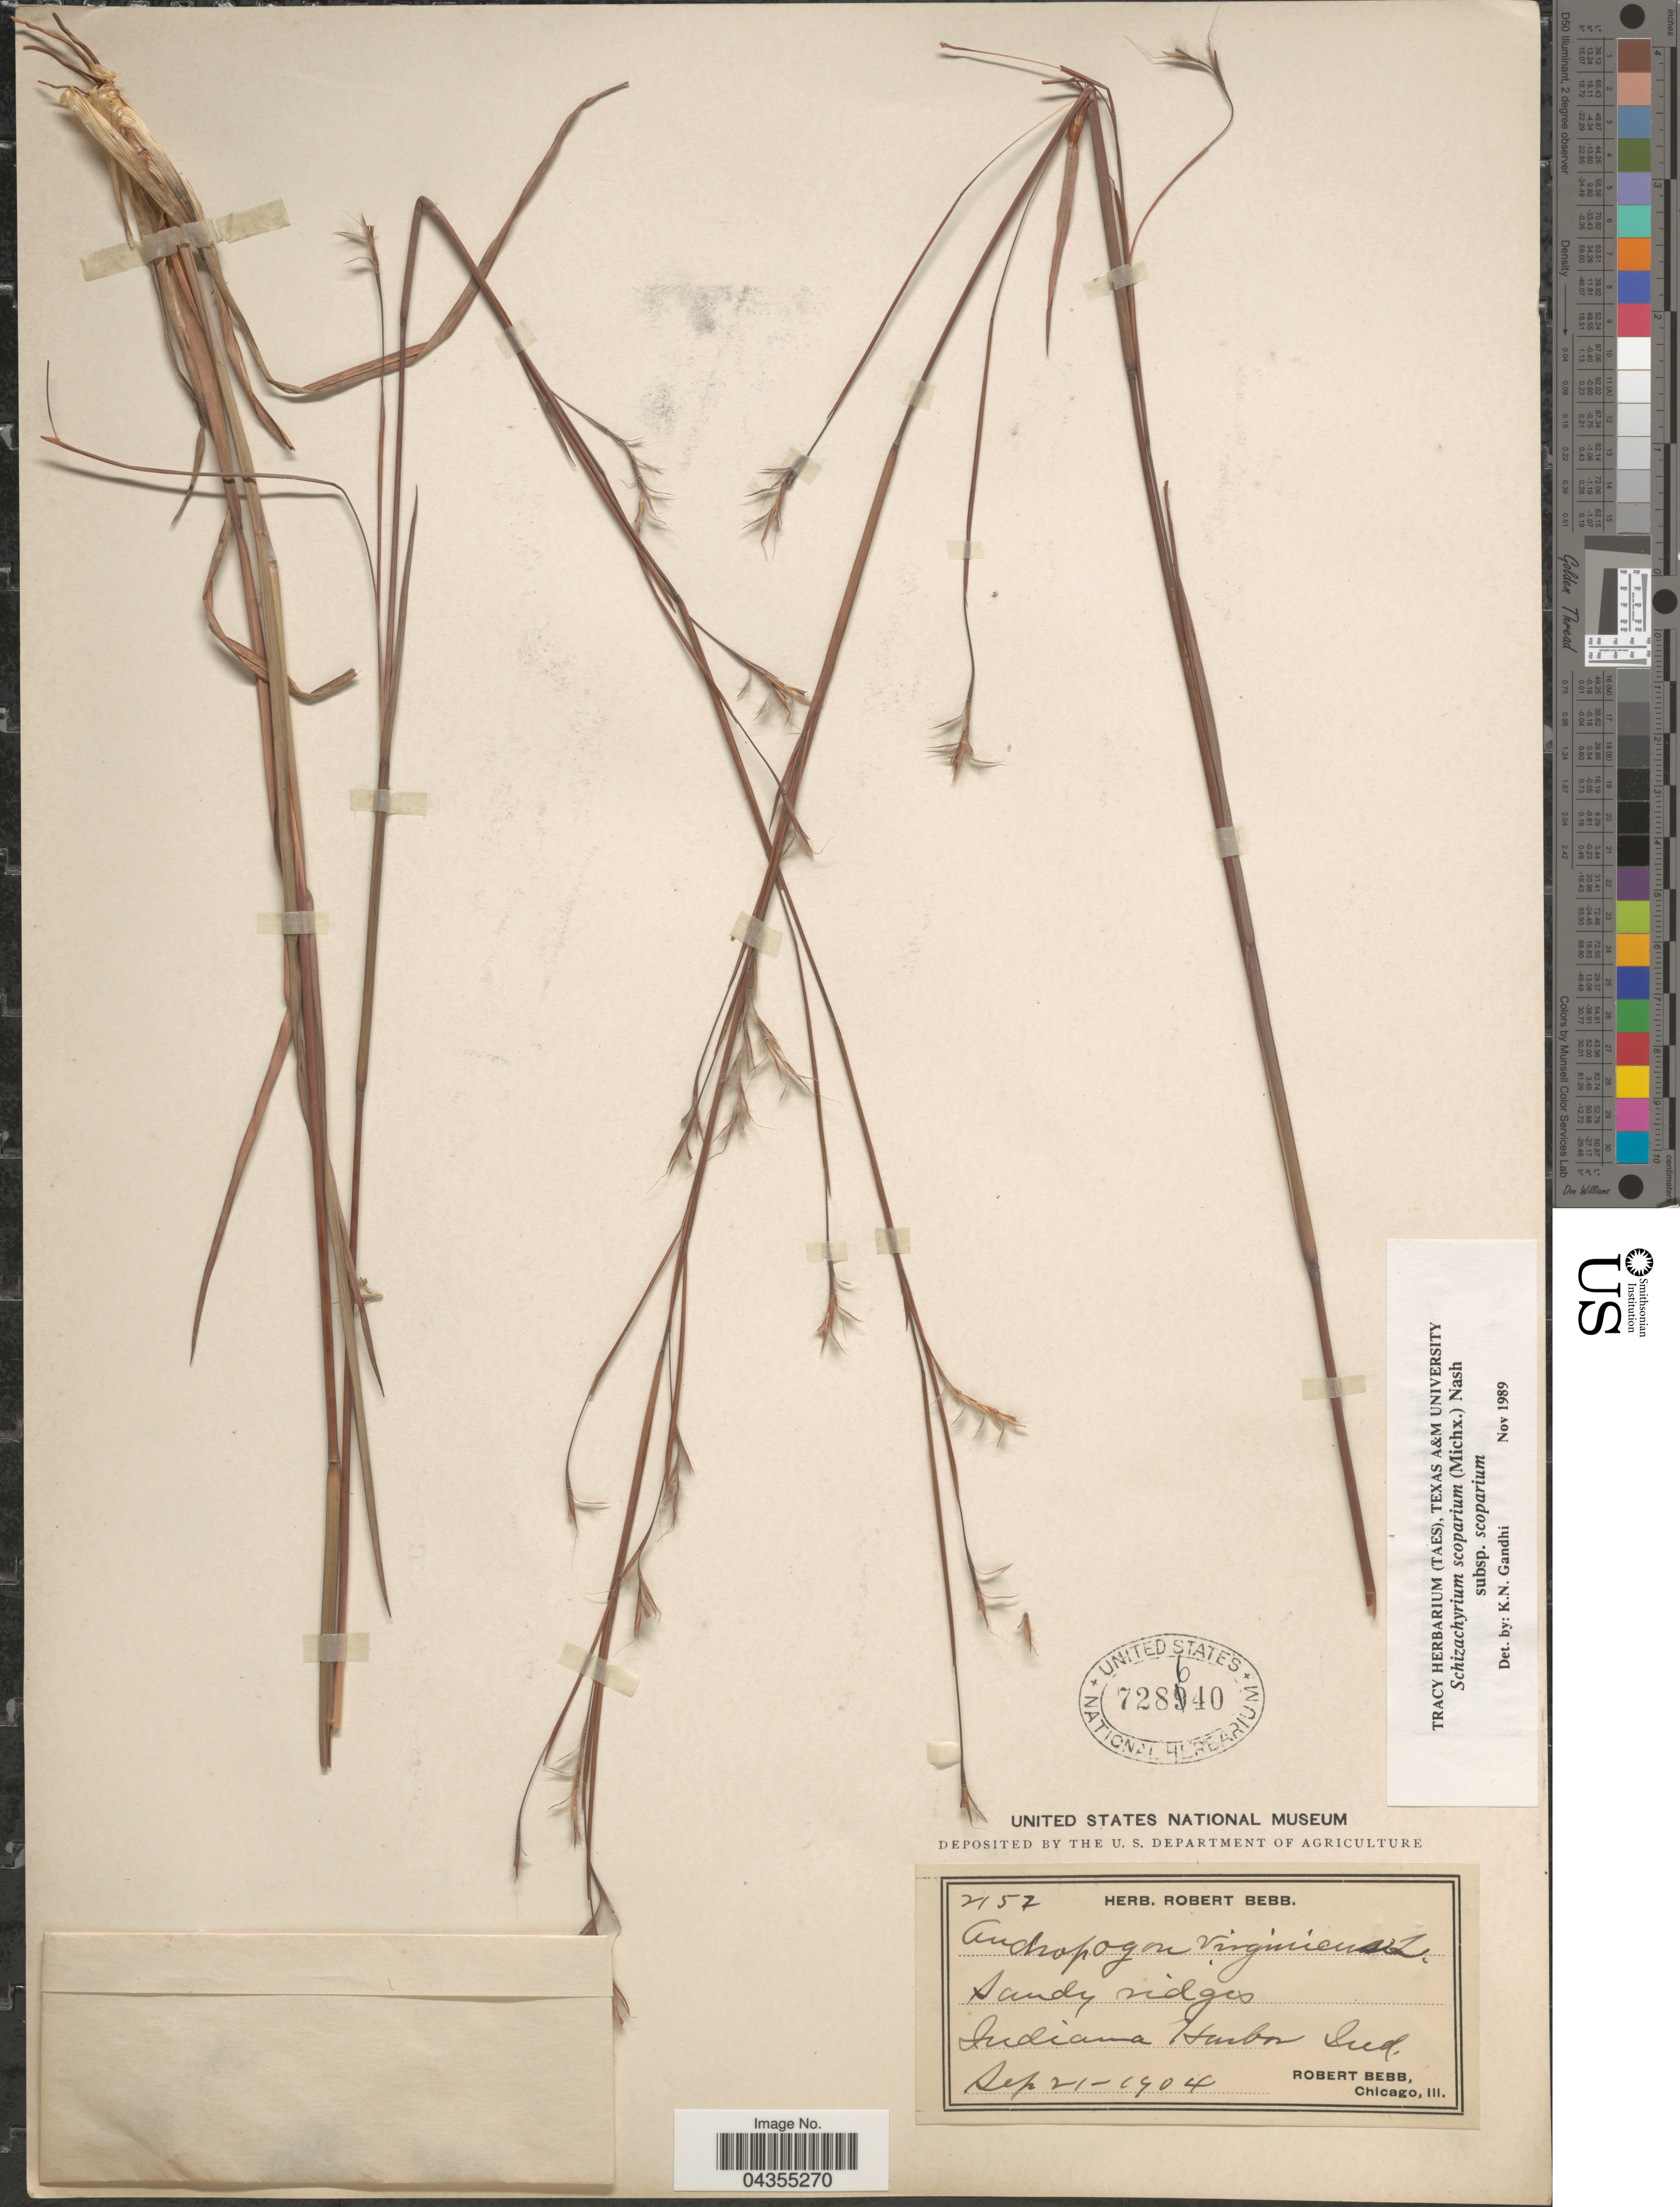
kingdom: Plantae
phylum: Tracheophyta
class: Liliopsida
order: Poales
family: Poaceae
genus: Schizachyrium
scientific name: Schizachyrium scoparium var. scoparium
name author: (Michx.) Nash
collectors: R. Bebb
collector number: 2152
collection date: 1904-09-21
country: United States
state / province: Indiana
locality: Indiana Harbor.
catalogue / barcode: US 728640